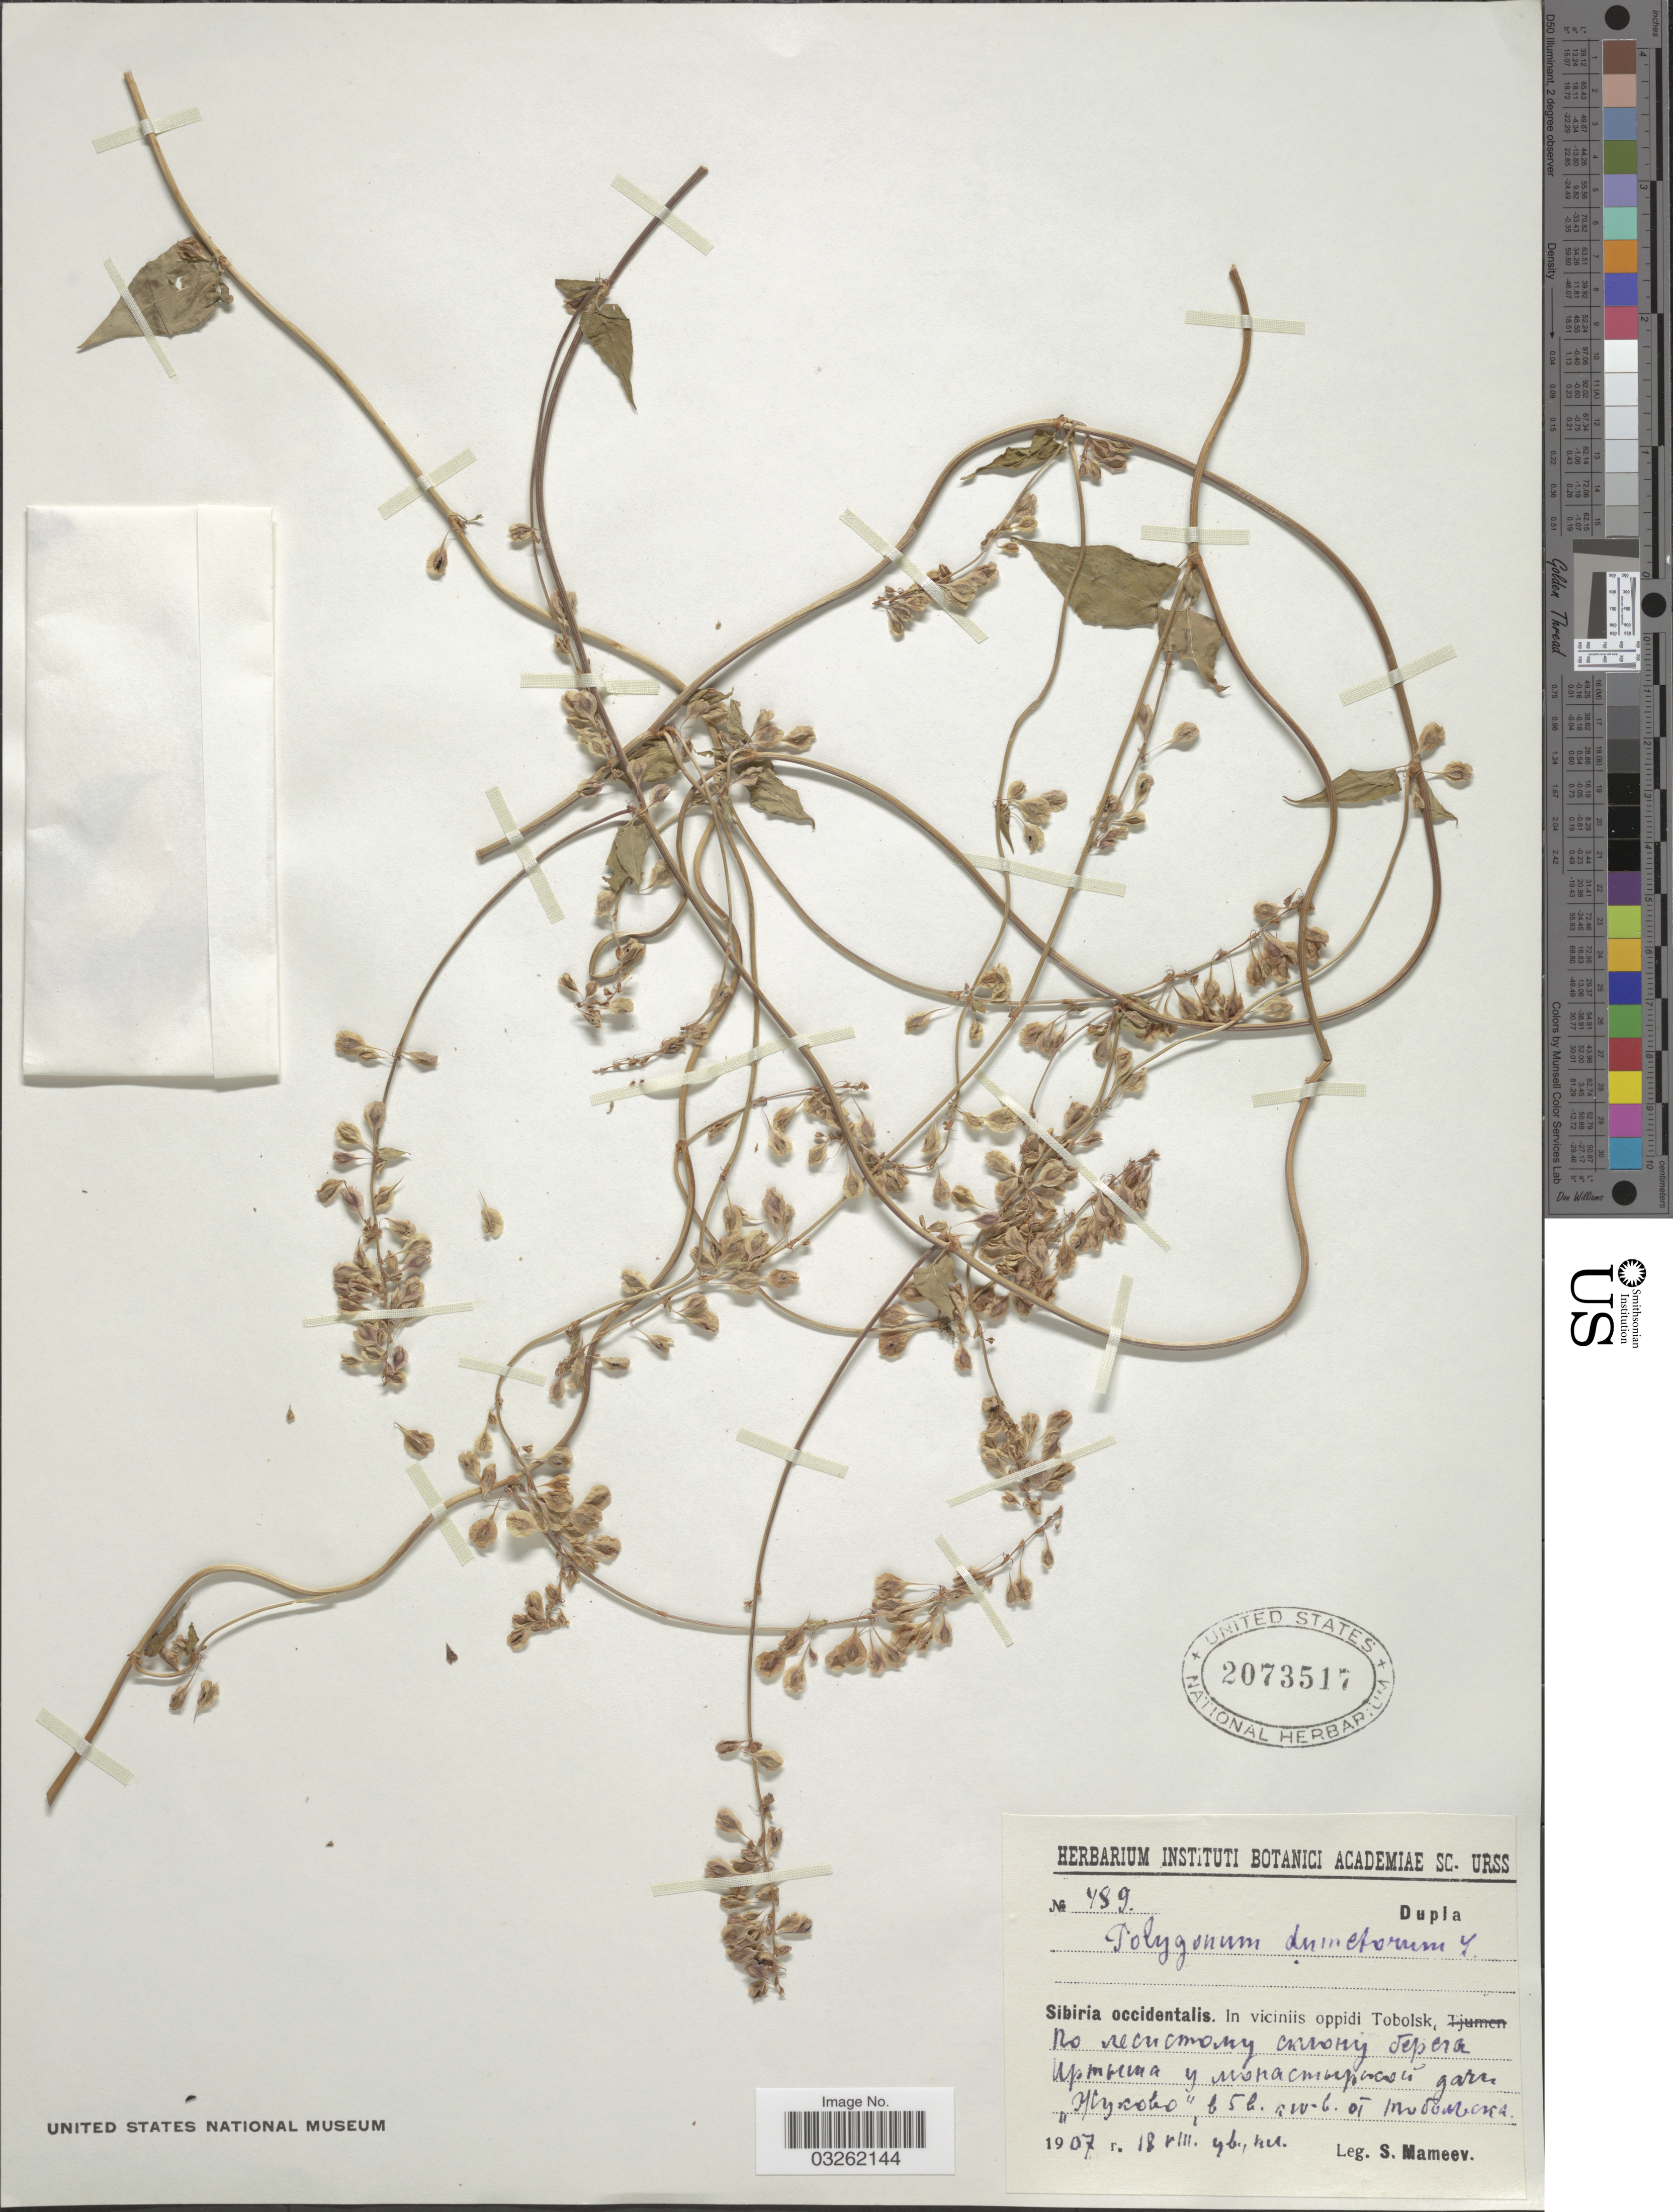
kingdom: Plantae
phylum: Tracheophyta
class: Magnoliopsida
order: Caryophyllales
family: Polygonaceae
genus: Fallopia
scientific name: Fallopia dumetorum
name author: (L.) Holub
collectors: S. Mameev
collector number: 489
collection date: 1907-08-18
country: Russian Federation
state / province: Tyumen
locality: Sibiria occidentalis. In viciniis oppidi Tobolsk, X.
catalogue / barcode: US 2073517